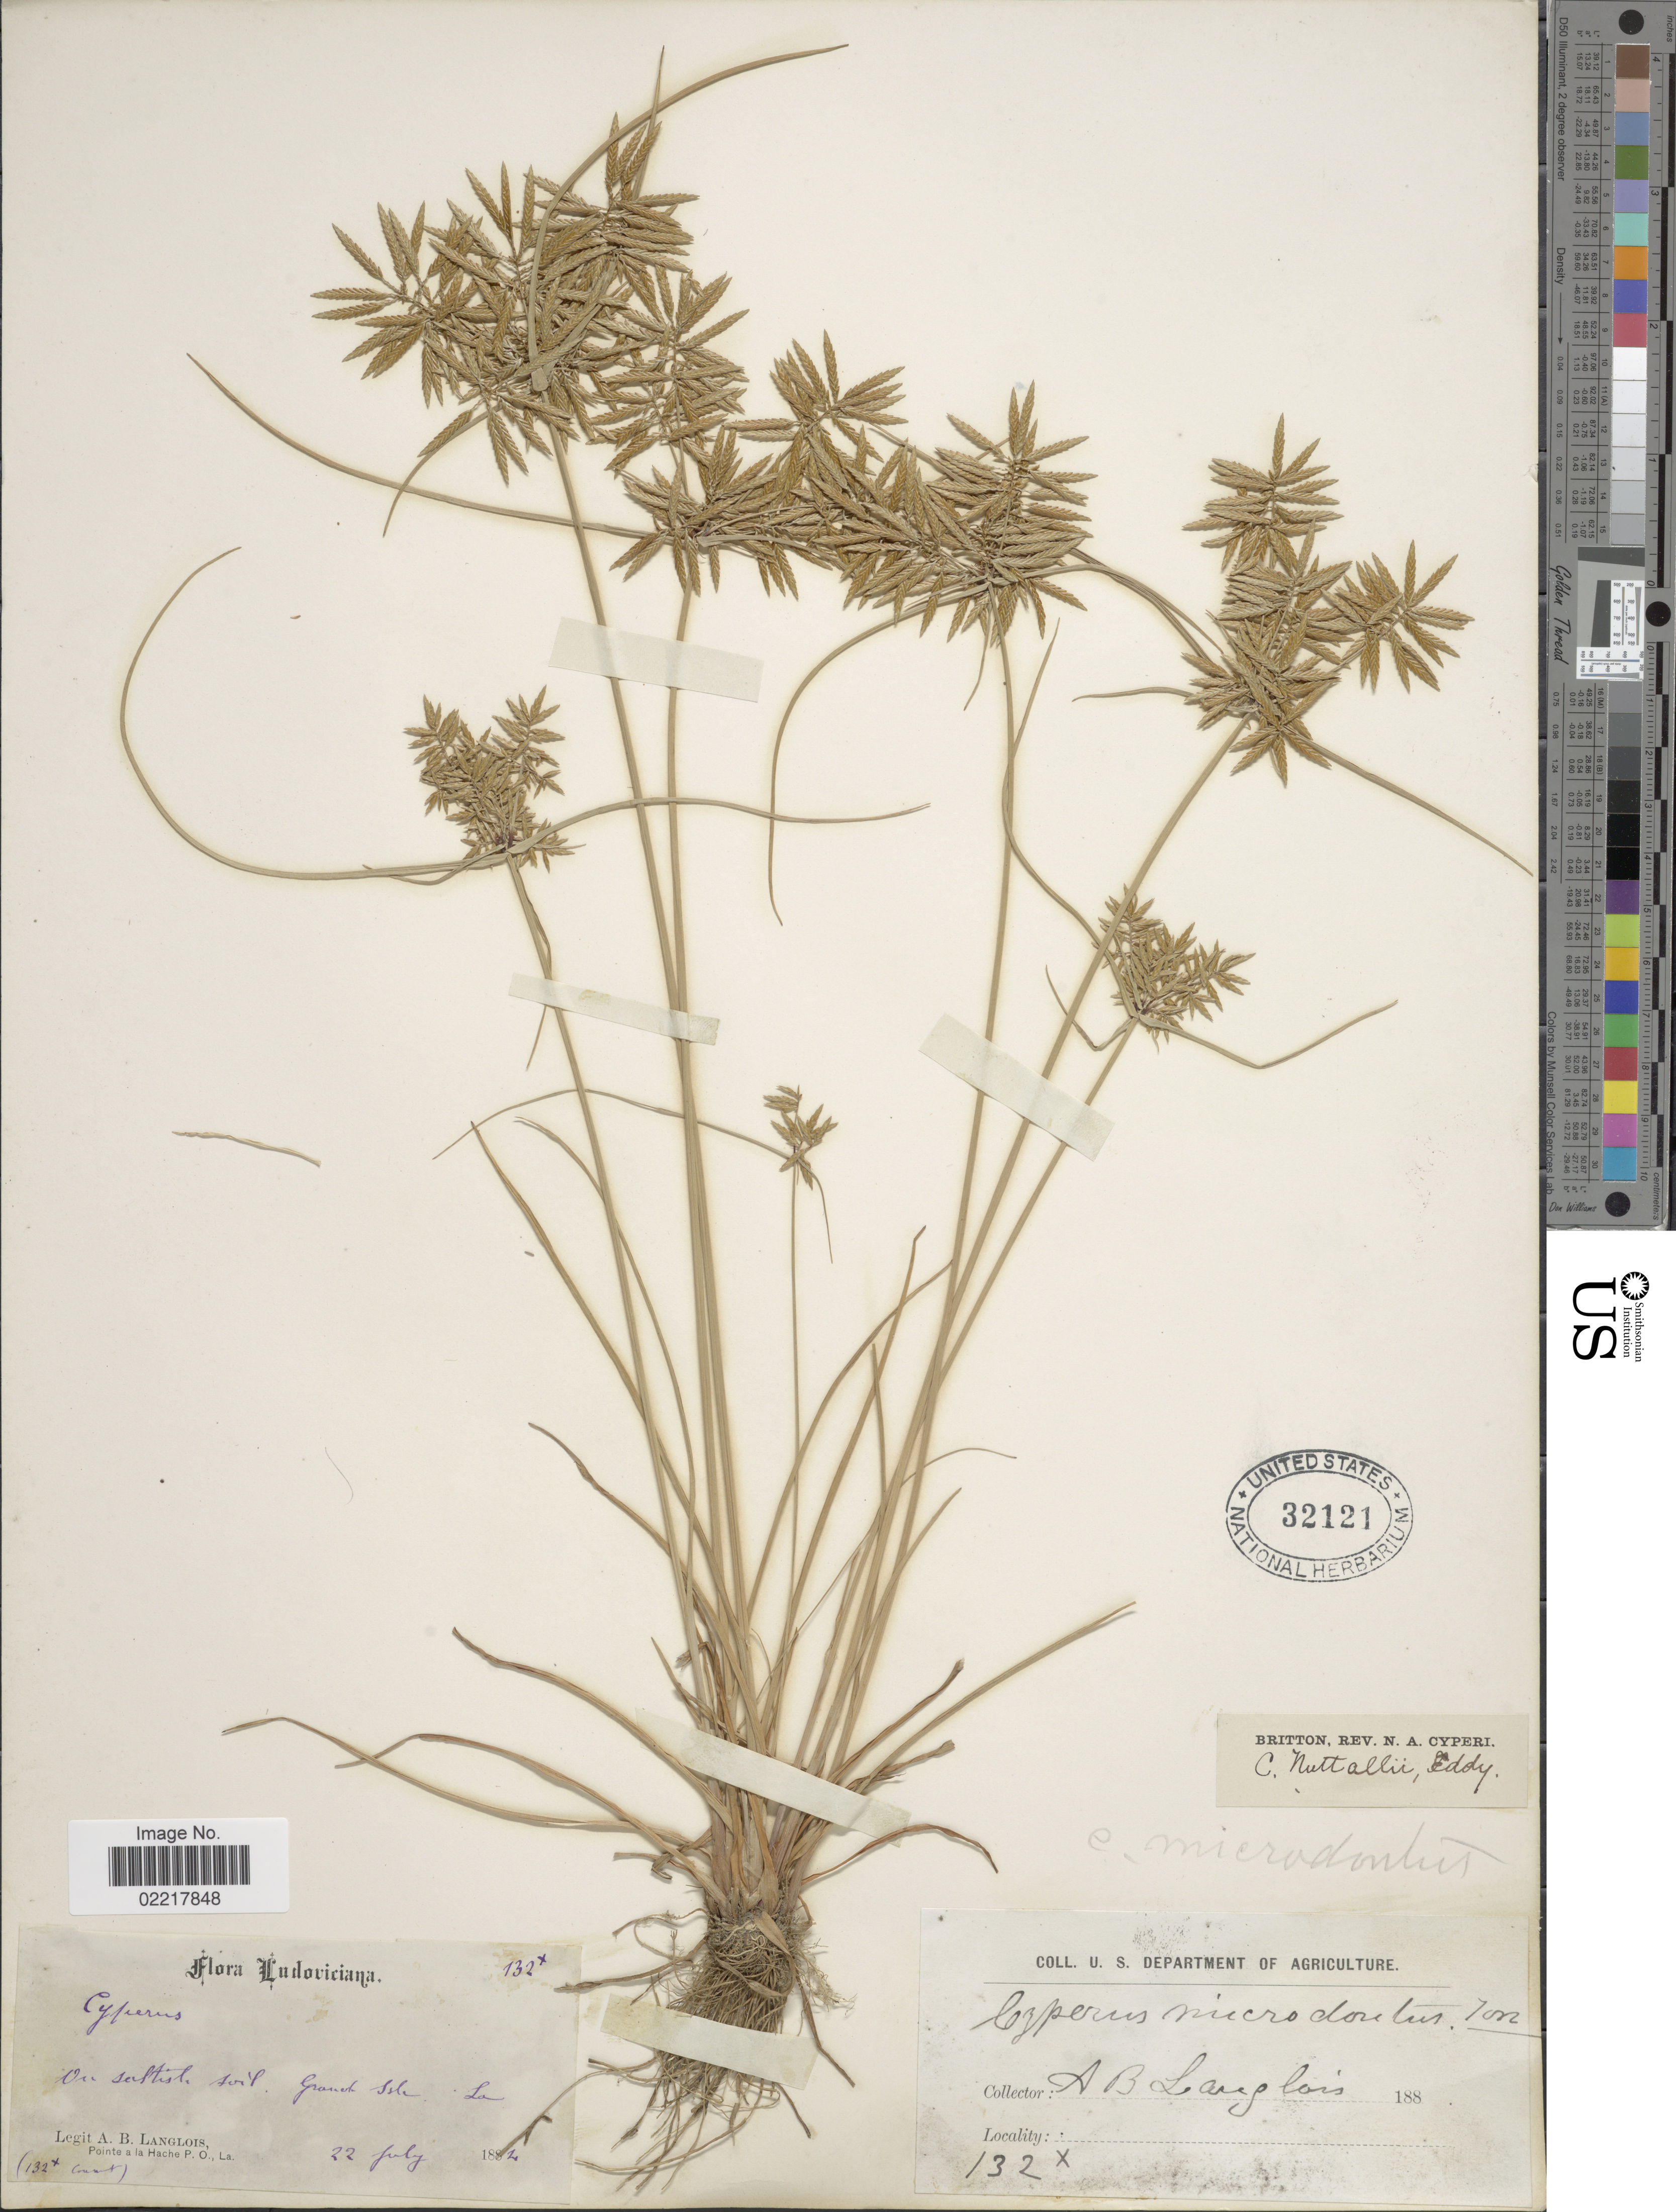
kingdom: Plantae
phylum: Tracheophyta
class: Liliopsida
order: Poales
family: Cyperaceae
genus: Cyperus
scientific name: Cyperus polystachyos var. texensis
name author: (Torr.) Fernald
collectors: A. Langlois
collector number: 132x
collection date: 1882-07-22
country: United States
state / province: Louisiana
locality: On saltish soil, Grand Isle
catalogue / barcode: US 32121